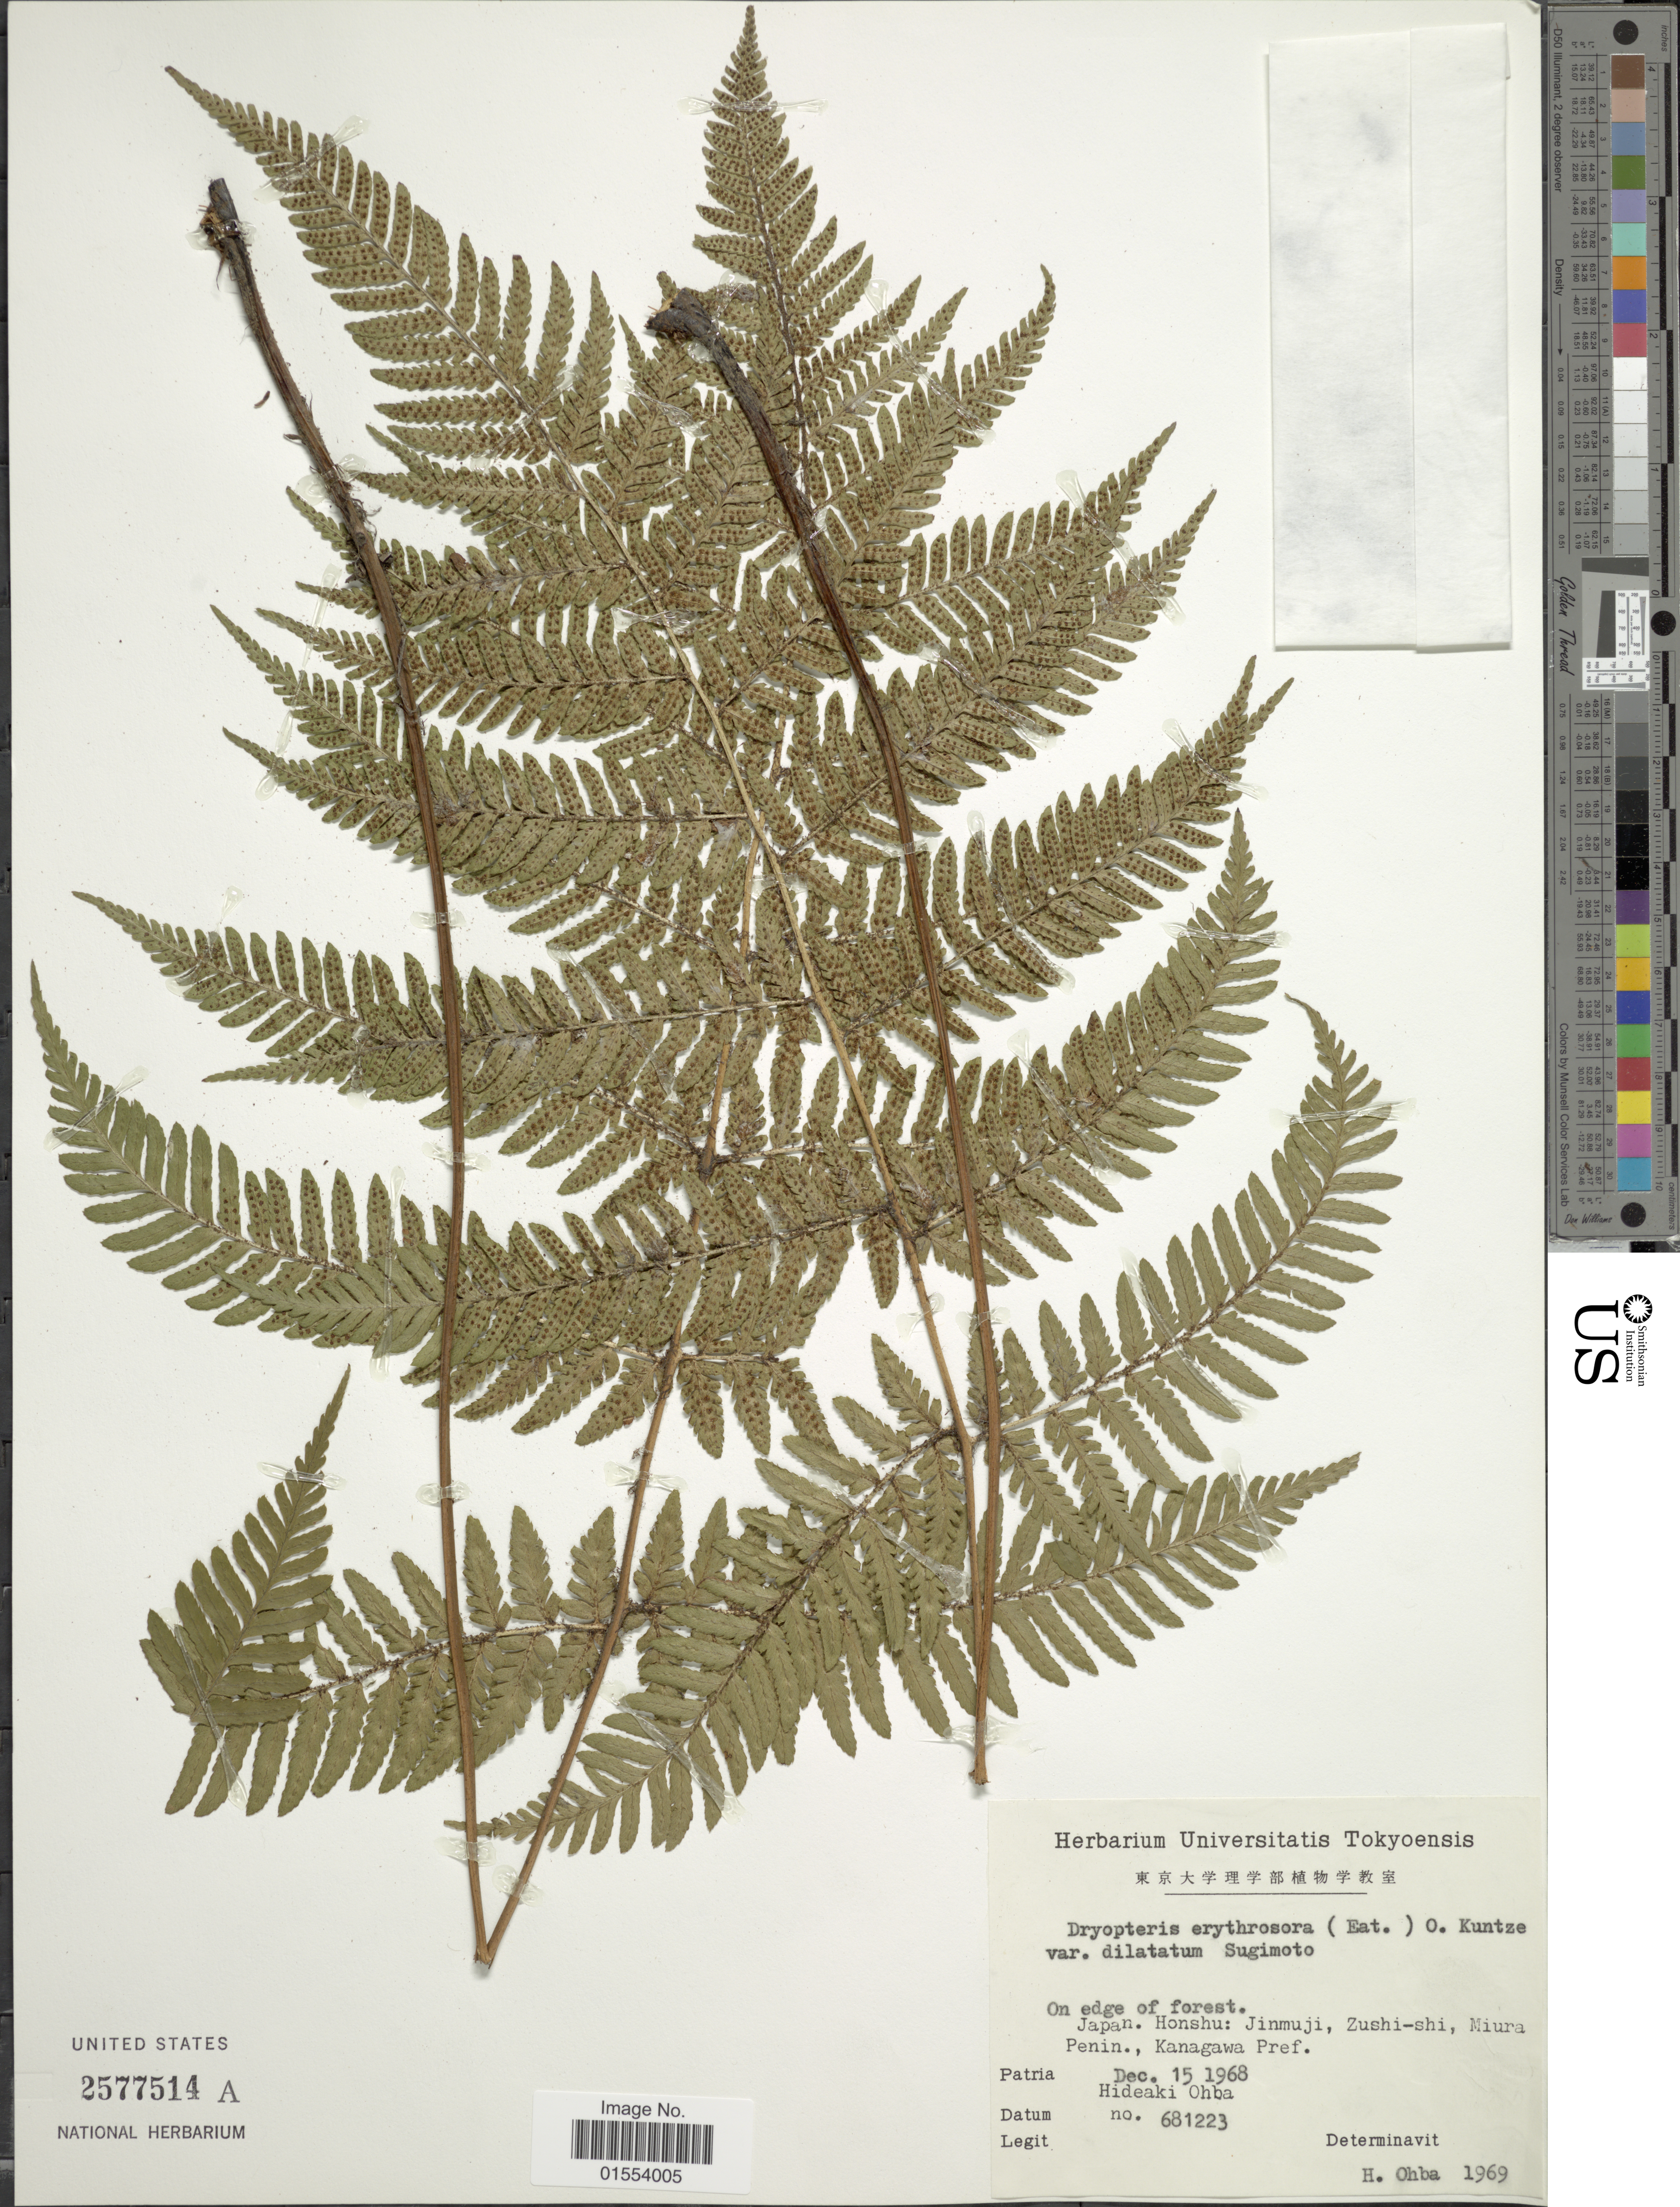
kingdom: Plantae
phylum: Tracheophyta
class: Polypodiopsida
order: Polypodiales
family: Dryopteridaceae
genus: Dryopteris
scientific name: Dryopteris erythrosora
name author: (D.C. Eaton) Kuntze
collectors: H. Ohba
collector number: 681223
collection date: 1968-12-15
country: Japan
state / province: Kanagawa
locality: Japan. Honshu: Jinmuiji, Zushi-shi, Miura Penin., Kanagawa Pref.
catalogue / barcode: US 2577514A